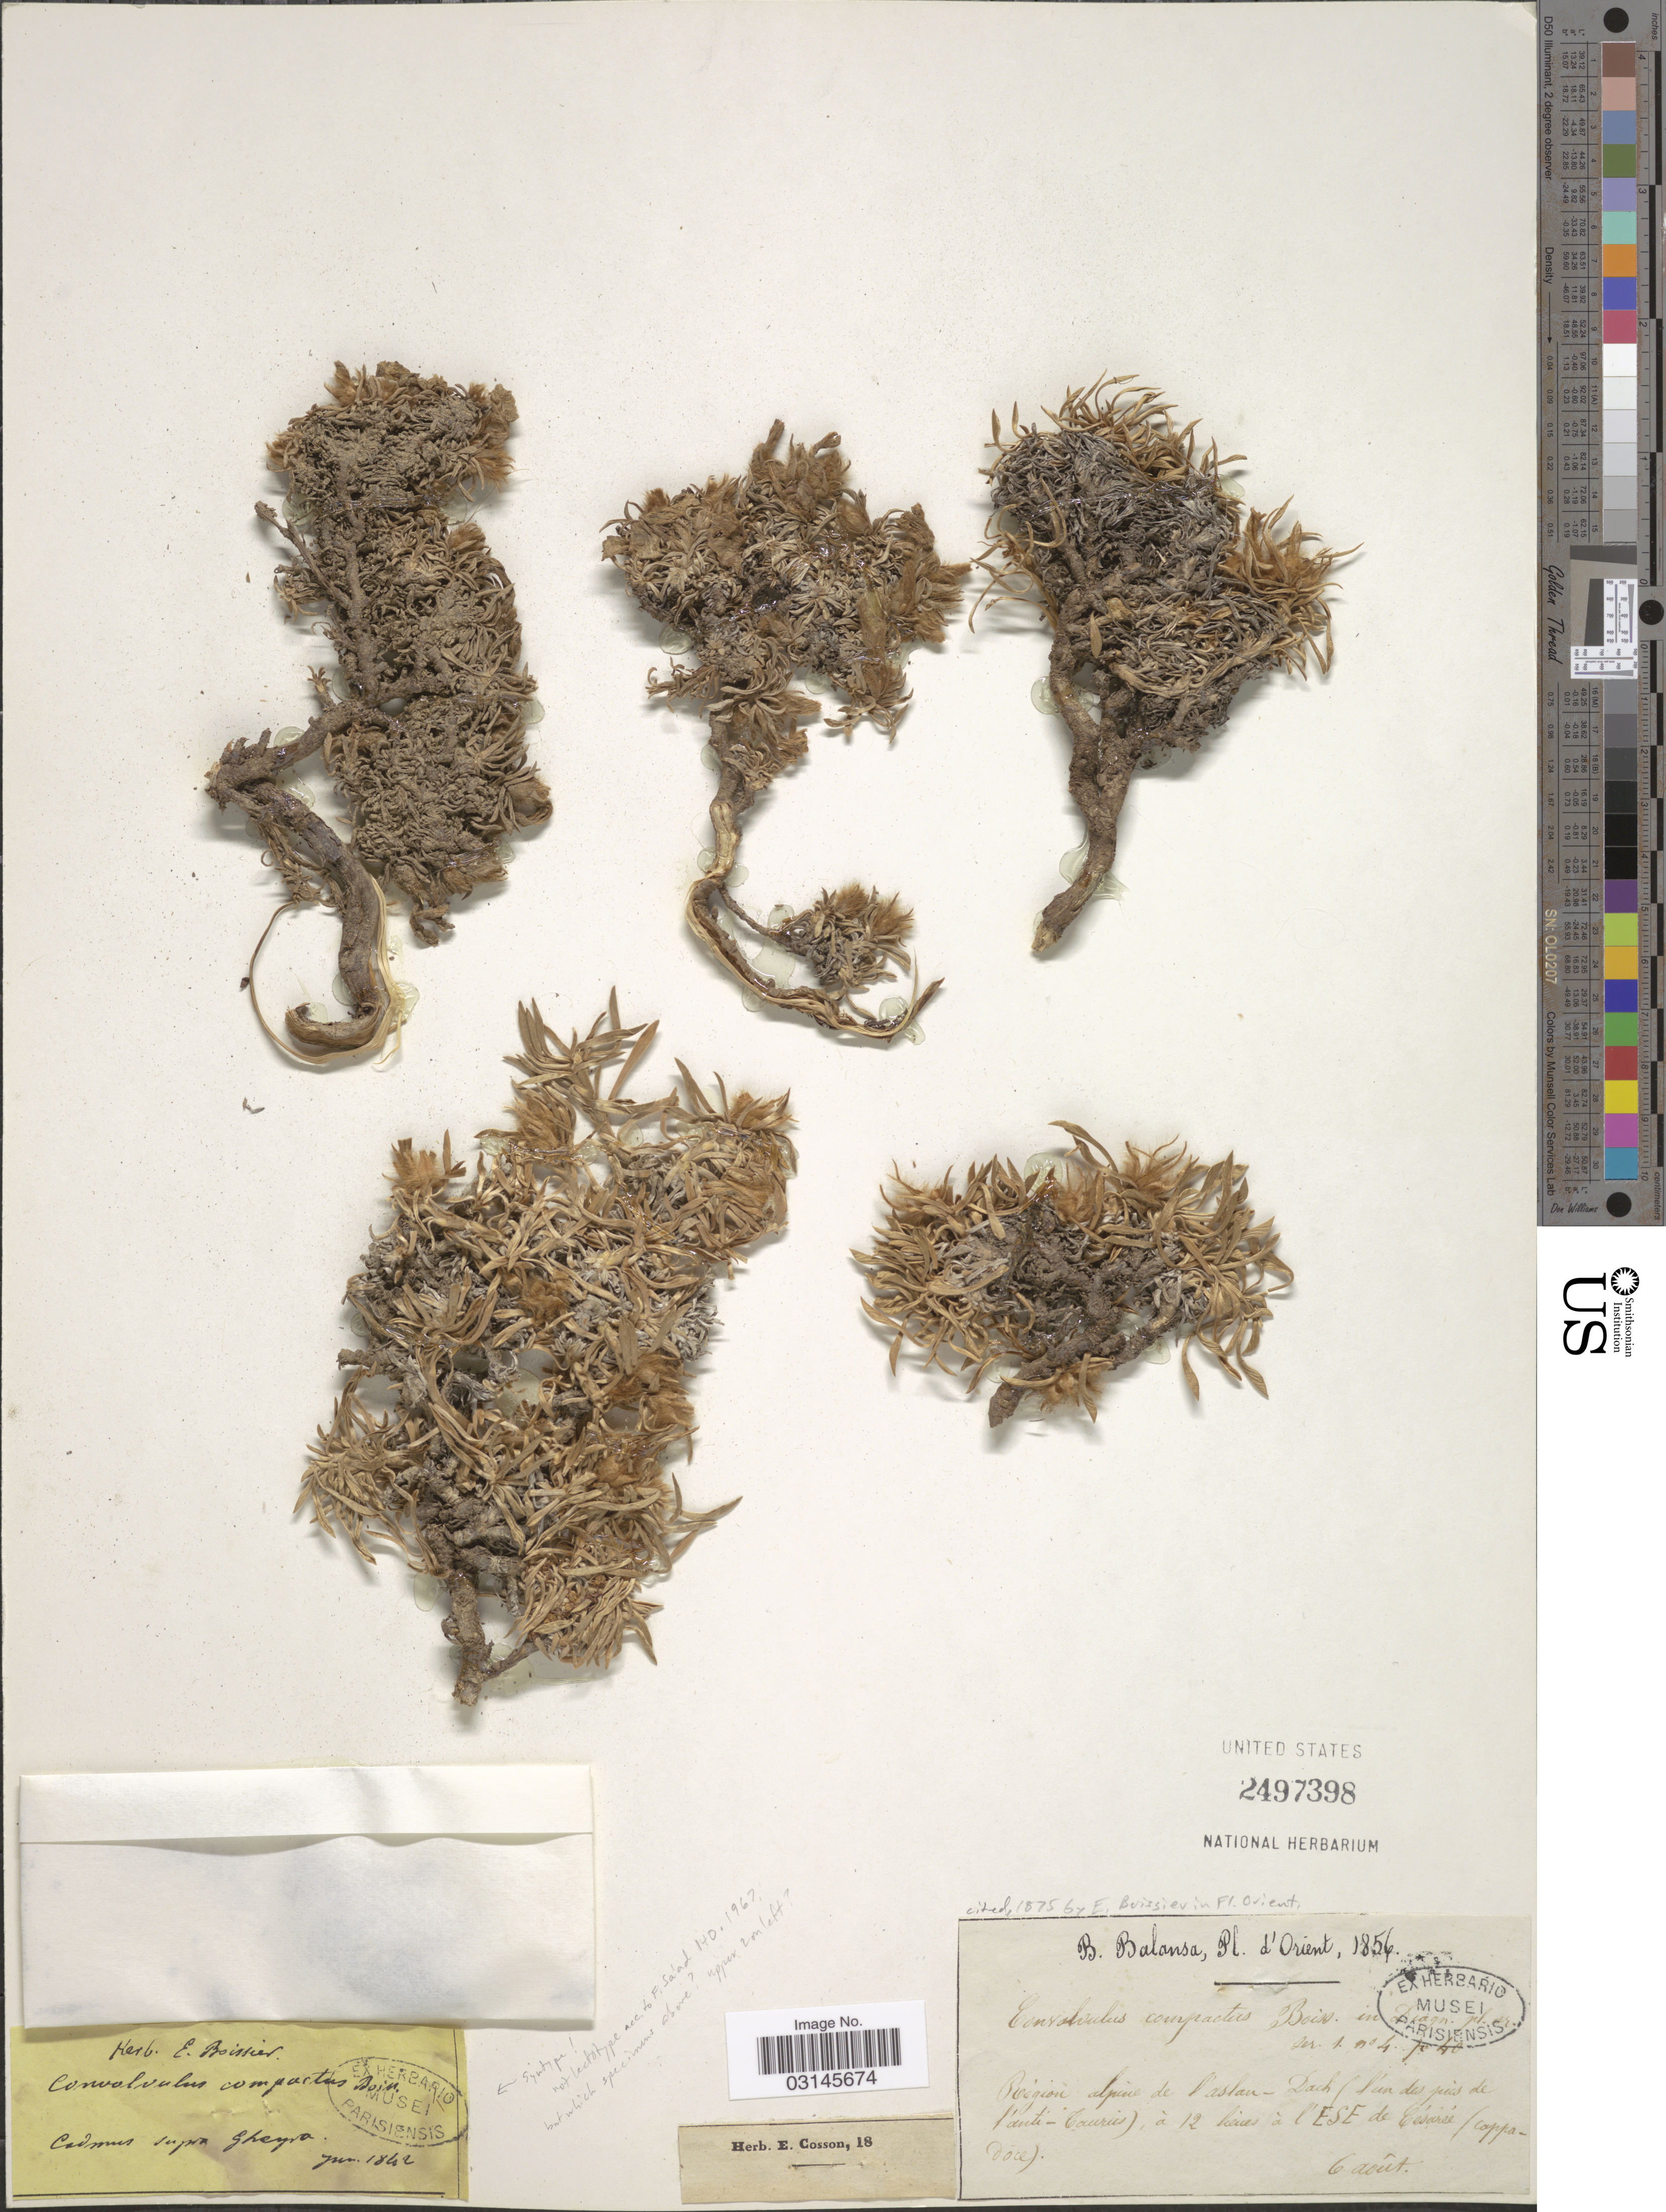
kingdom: Plantae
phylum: Tracheophyta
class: Magnoliopsida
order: Solanales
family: Convolvulaceae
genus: Convolvulus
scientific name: Convolvulus compactus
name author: Boiss.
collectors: B. Balansa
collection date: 1856-08-06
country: Turkey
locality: Cadmus supra Gheyra. Orient. Règion alpine de l'aslau-Dach (l'un des pies de l'anti-Cauries), à 12 lieues à l'ESE de Césarée (cappadóce).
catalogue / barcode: US 2497398